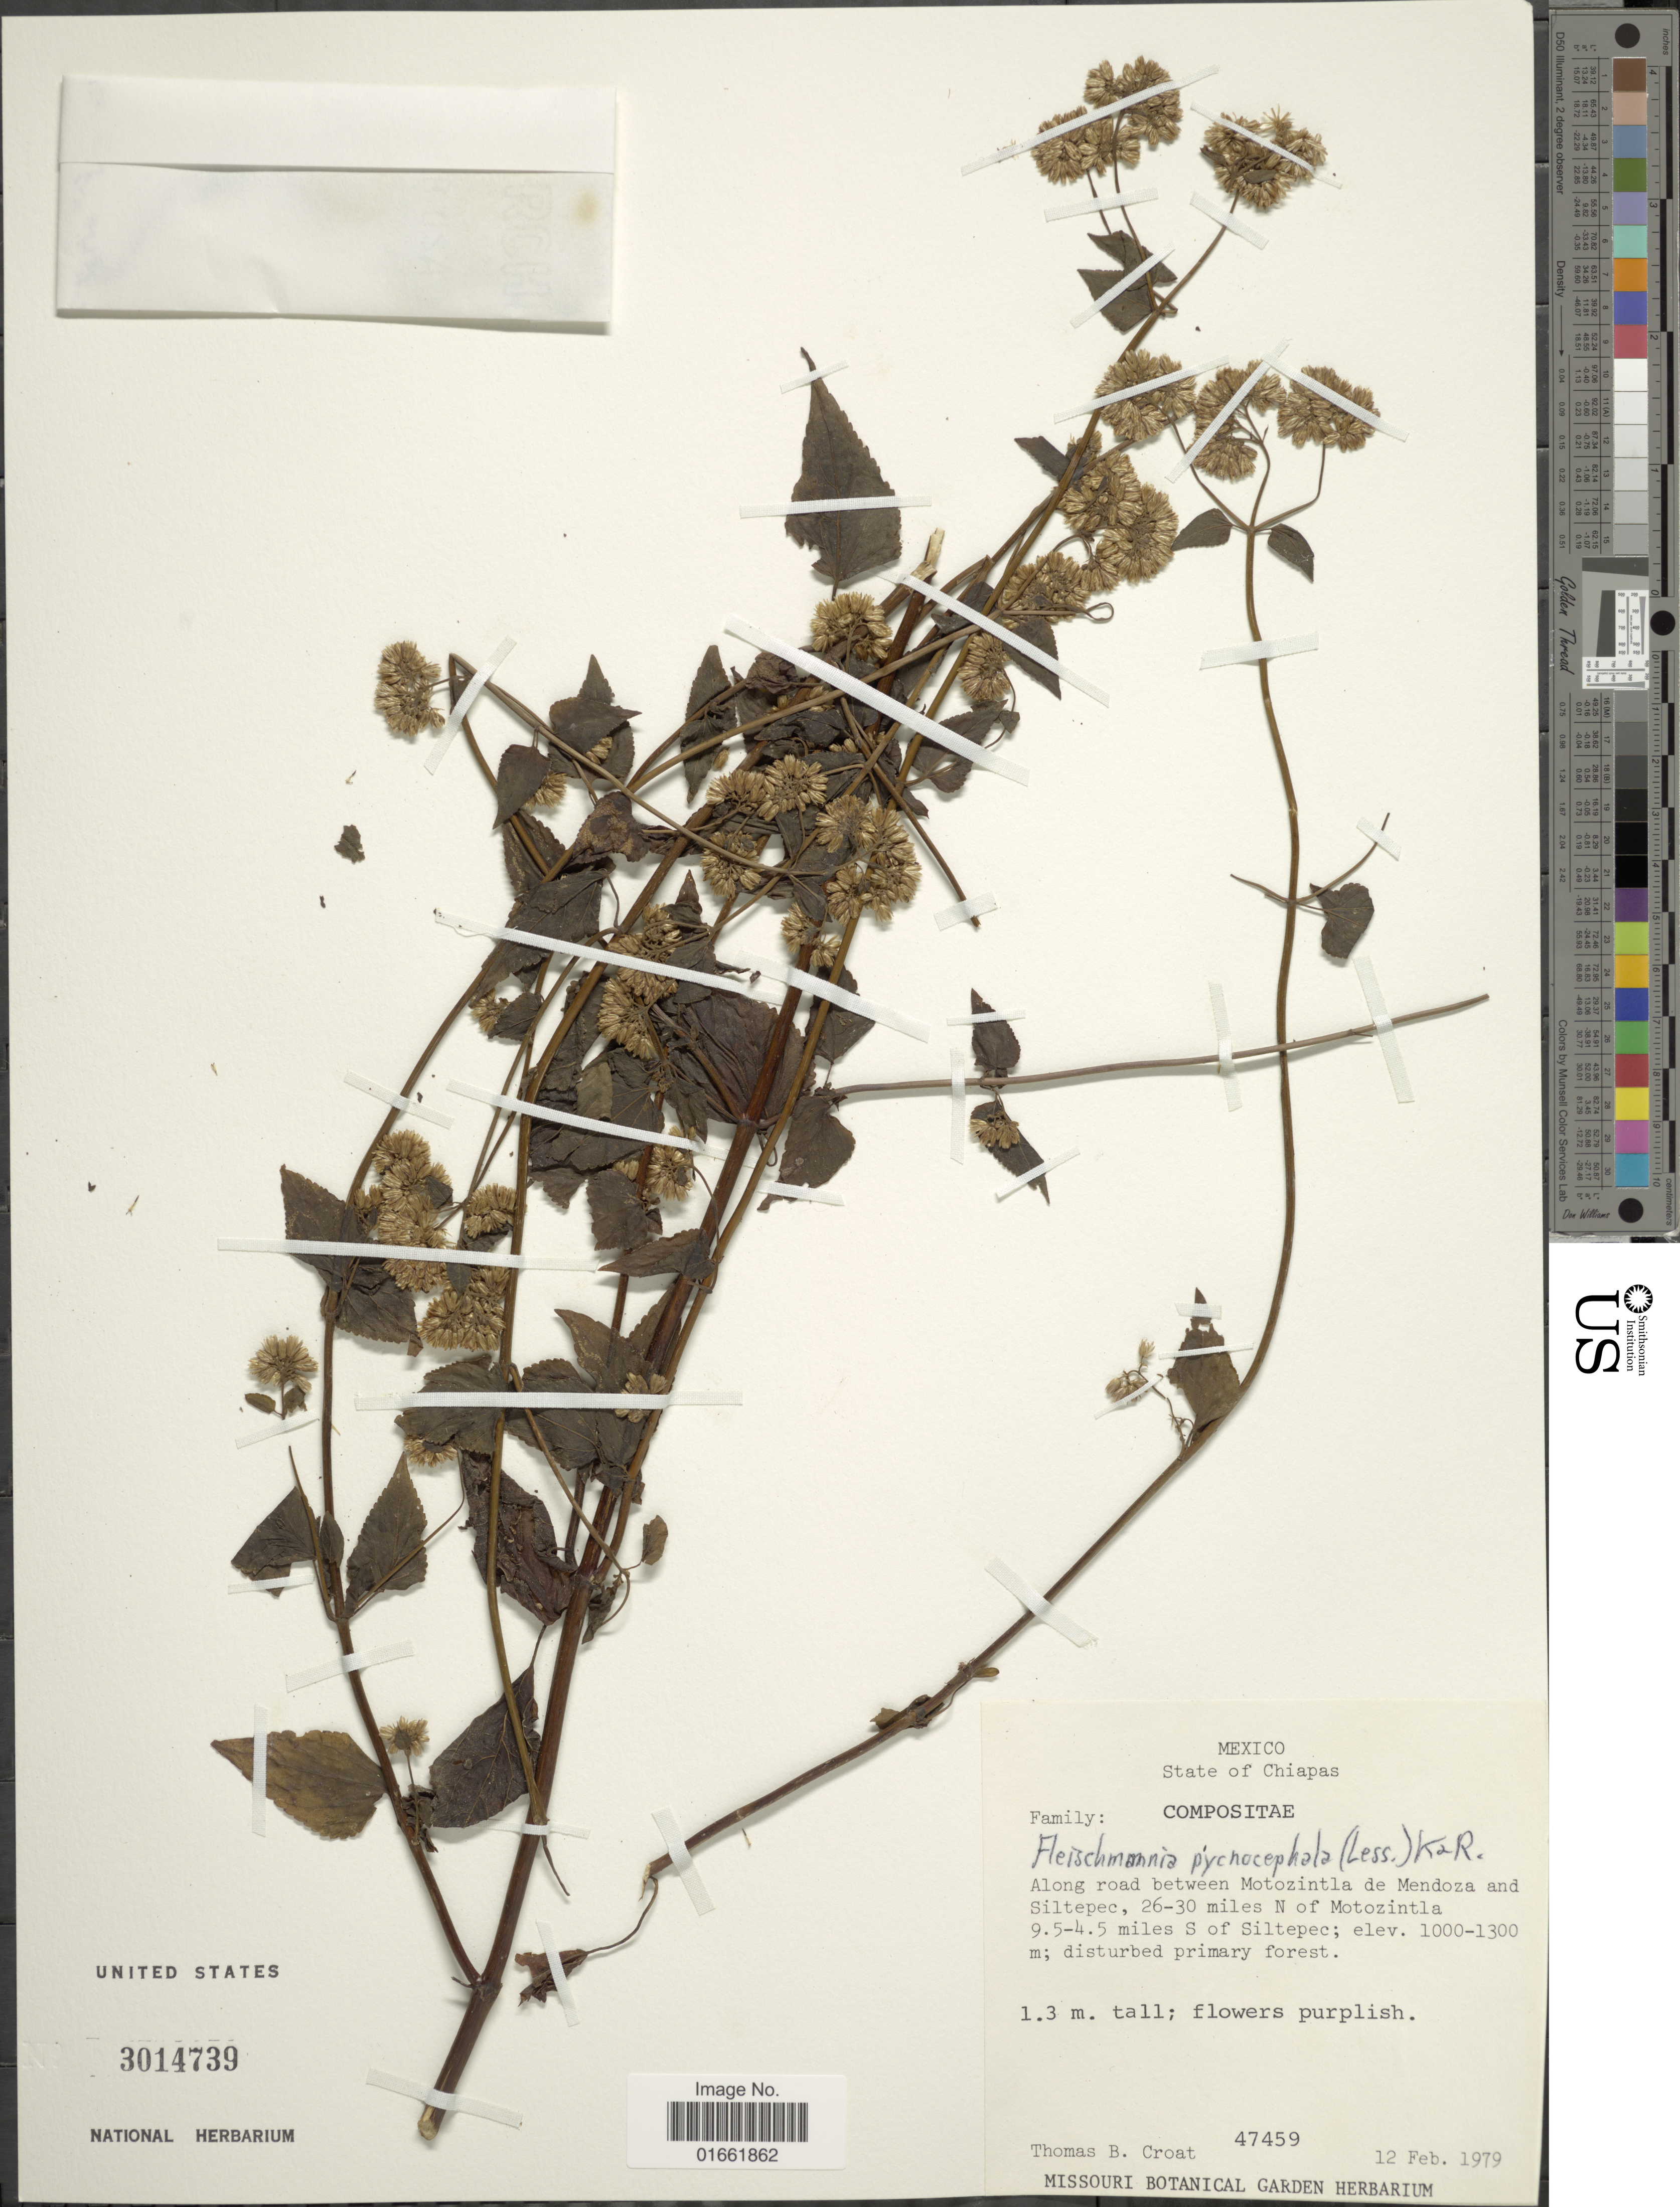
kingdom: Plantae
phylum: Tracheophyta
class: Magnoliopsida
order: Asterales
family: Asteraceae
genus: Fleischmannia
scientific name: Fleischmannia pycnocephala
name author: (Less.) R.M. King & H. Rob.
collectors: T. B. Croat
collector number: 47459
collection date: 1979-02-12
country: Mexico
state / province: Chiapas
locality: State of Chiapas. Along road between Motozintla de Mendoza and Siltepec, 26-30 miles N of Motozintla 9. 5-4.5 miles S of Siltepec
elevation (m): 1000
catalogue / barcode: US 3014739